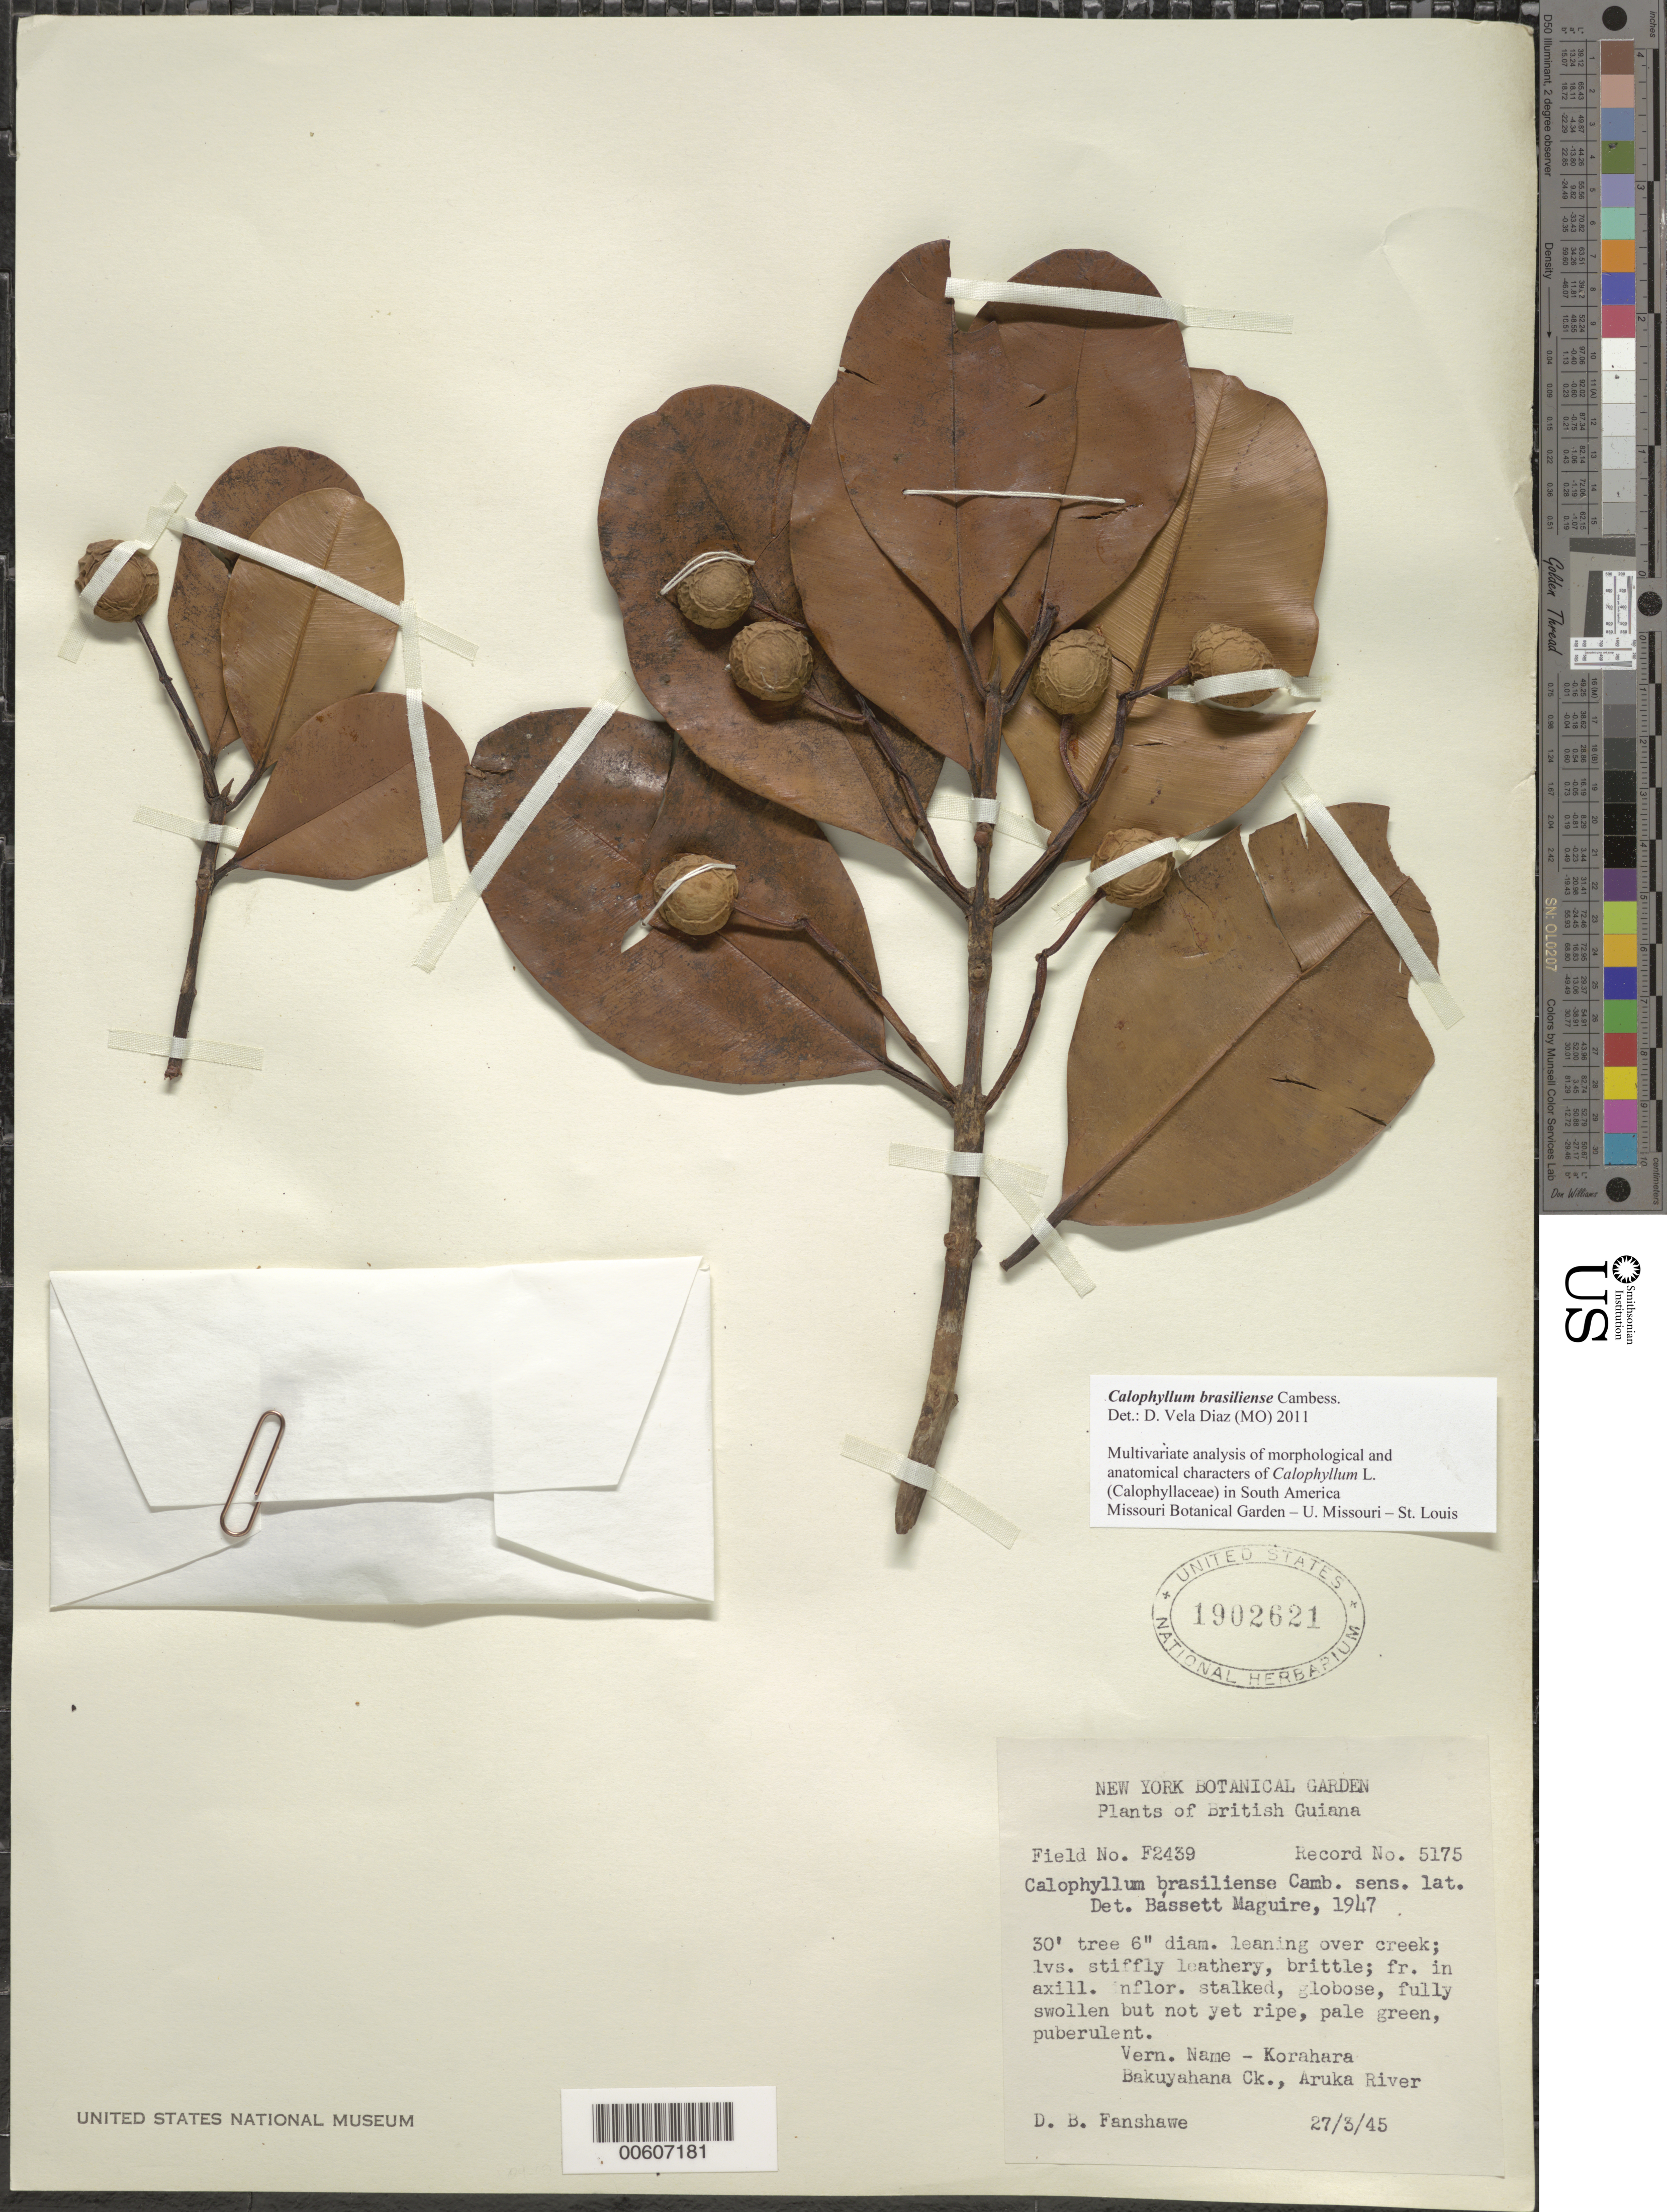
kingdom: Plantae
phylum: Tracheophyta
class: Magnoliopsida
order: Malpighiales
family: Calophyllaceae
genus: Calophyllum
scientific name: Calophyllum brasiliense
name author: Cambess.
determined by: Maguire, Bassett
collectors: D. B. Fanshawe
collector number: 5175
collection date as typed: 27-Mar-45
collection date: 1945-03-27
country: Guyana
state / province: Barima-Waini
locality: Aurka R., Bakuyahana Creek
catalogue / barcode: US 1902621